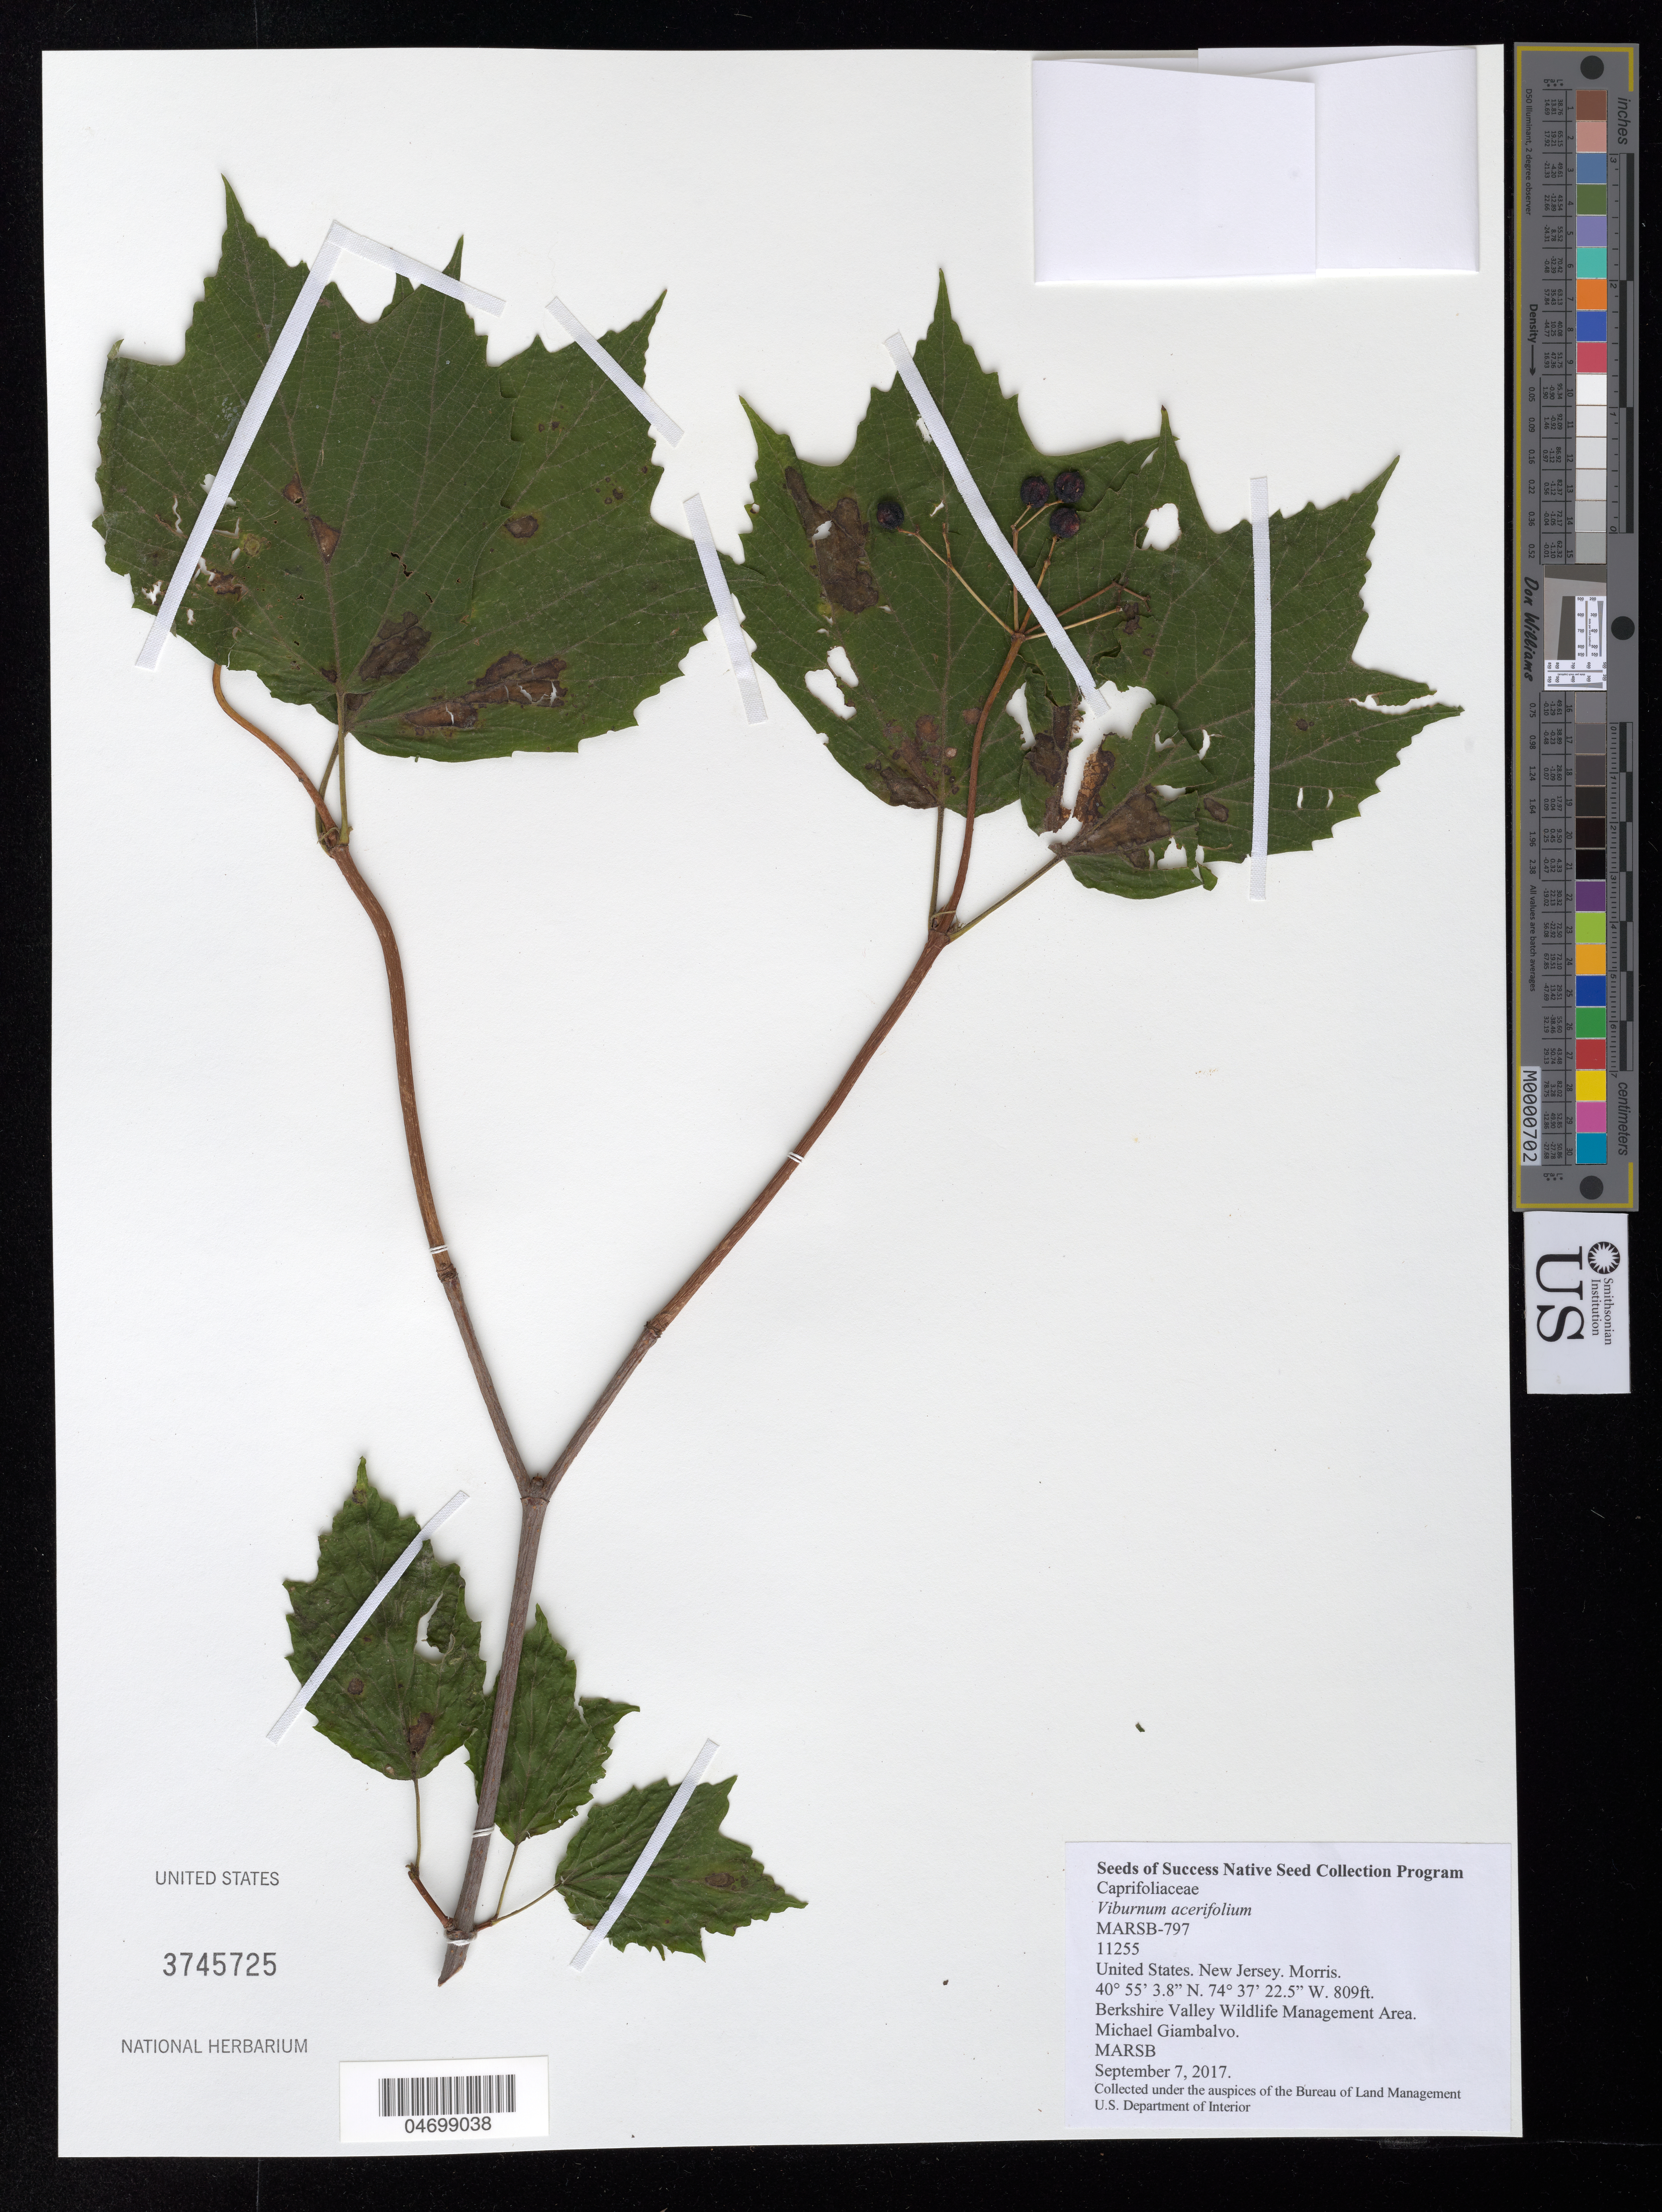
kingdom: Plantae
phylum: Tracheophyta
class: Magnoliopsida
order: Dipsacales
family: Viburnaceae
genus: Viburnum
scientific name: Viburnum acerifolium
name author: L.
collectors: M. Giambalvo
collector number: MARSB-797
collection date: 2017-09-07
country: United States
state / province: New Jersey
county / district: Morris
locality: Berkshire Valley Wildlife Management Area, Gordon road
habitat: Upland hardwood forest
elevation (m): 247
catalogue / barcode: US 3745725